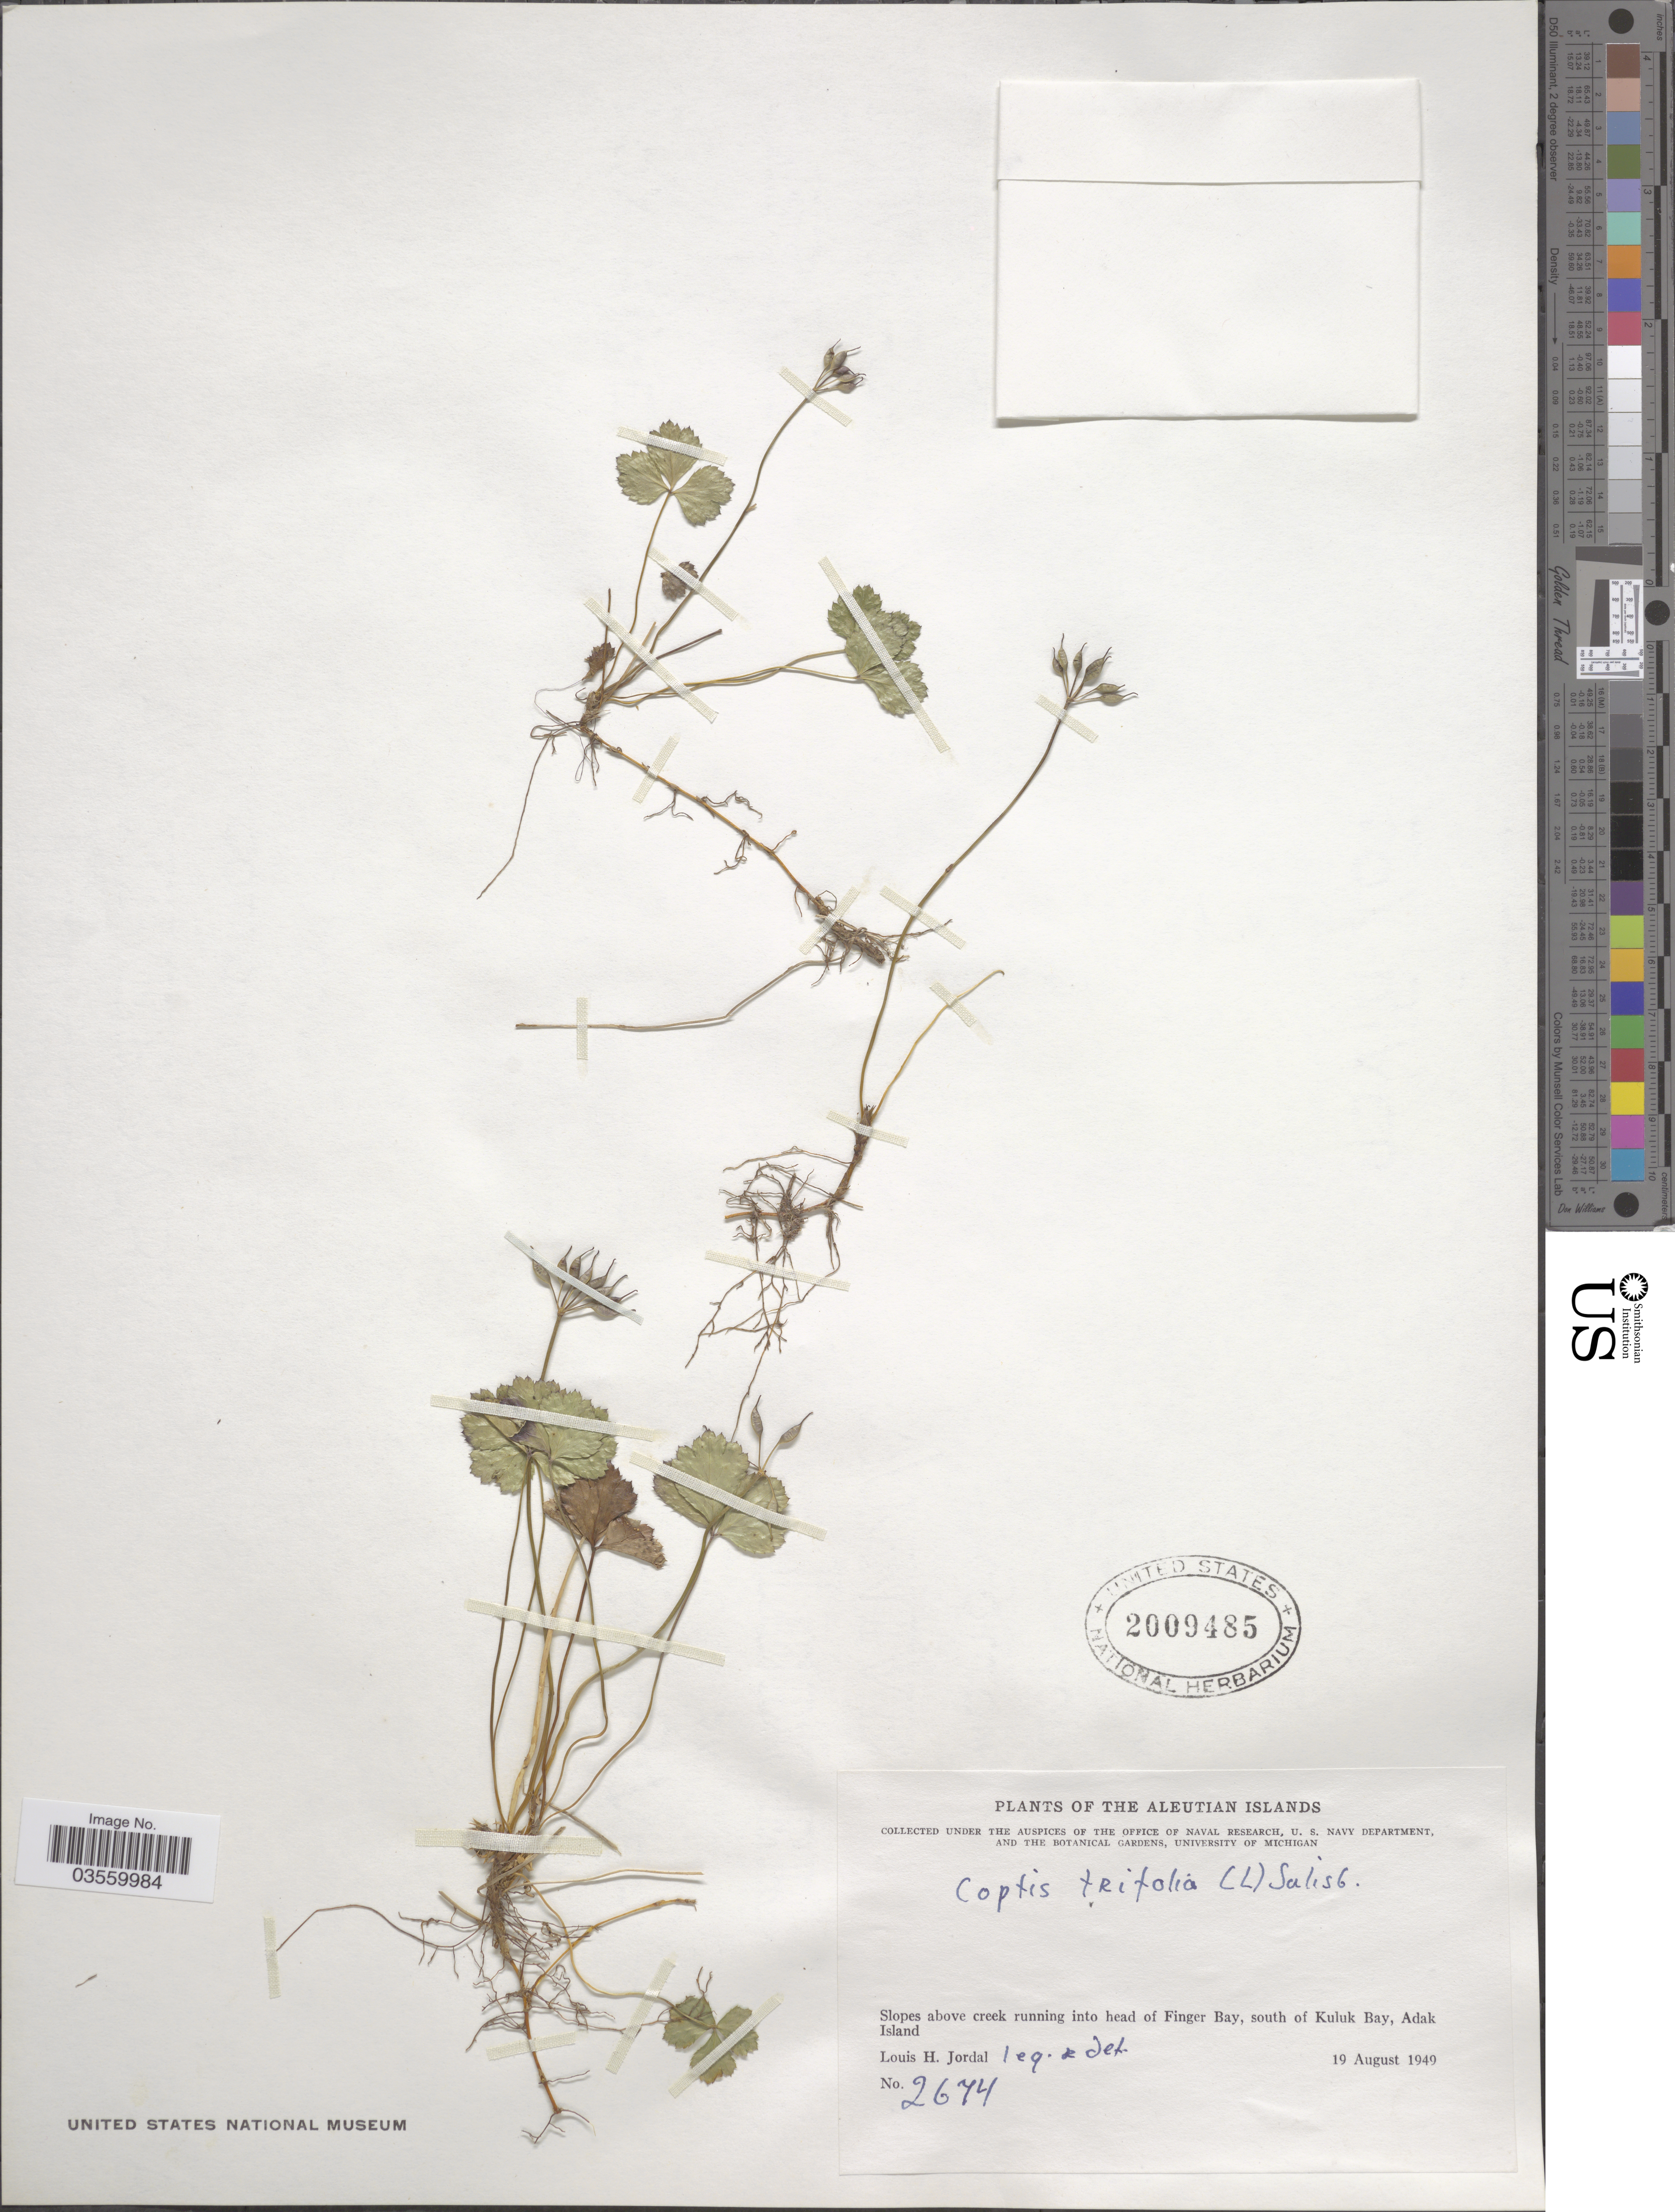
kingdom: Plantae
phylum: Tracheophyta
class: Magnoliopsida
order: Ranunculales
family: Ranunculaceae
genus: Coptis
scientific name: Coptis trifolia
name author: (L.) Salisb.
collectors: L. Jordal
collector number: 2674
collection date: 1949-08-19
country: United States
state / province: Alaska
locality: The Aleutian Islands. Slopes above creek running into head of Finger Bay, south of Kuluk Bay, Adak Island.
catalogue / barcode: US 2009485